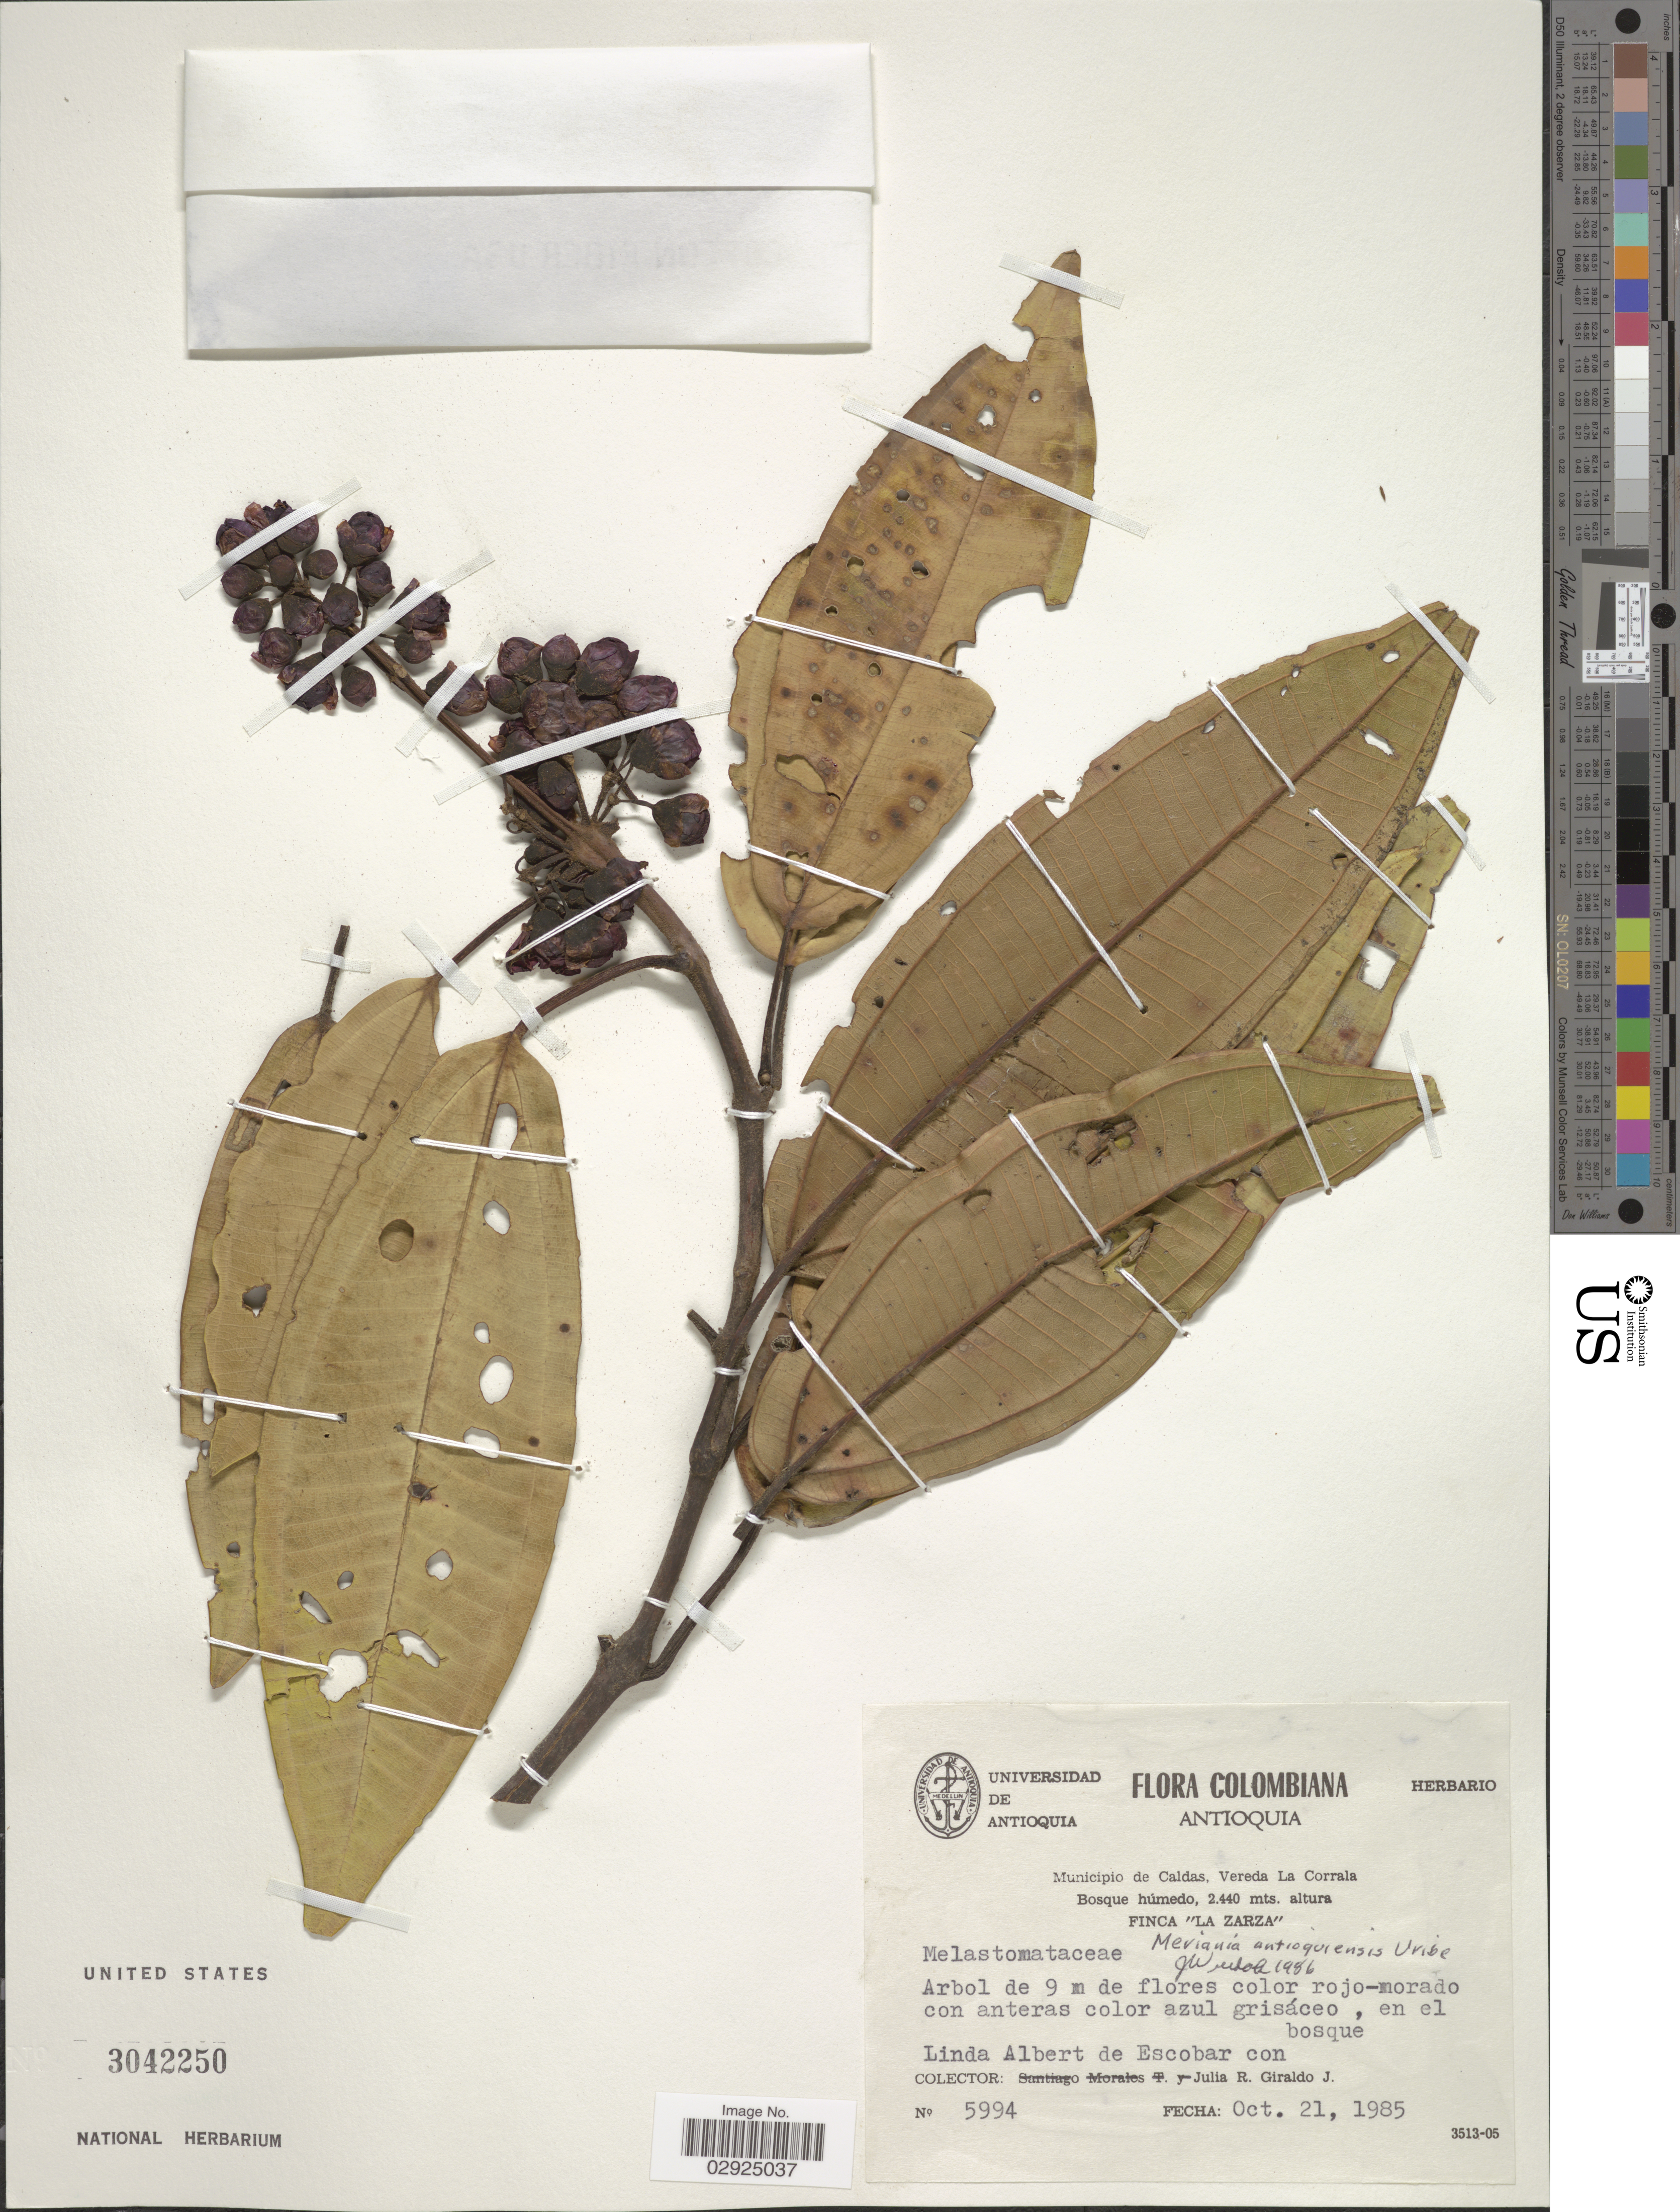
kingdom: Plantae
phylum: Tracheophyta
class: Magnoliopsida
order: Myrtales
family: Melastomataceae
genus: Meriania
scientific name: Meriania antioquiensis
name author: L. Uribe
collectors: L. K. de Escobar & J. Giraldo J.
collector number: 5994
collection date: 1985-10-21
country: Colombia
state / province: Antioquia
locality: Municipio de Caldas, Vereda La Corrala, Finca "La Zarza".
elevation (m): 2440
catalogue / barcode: US 3042250